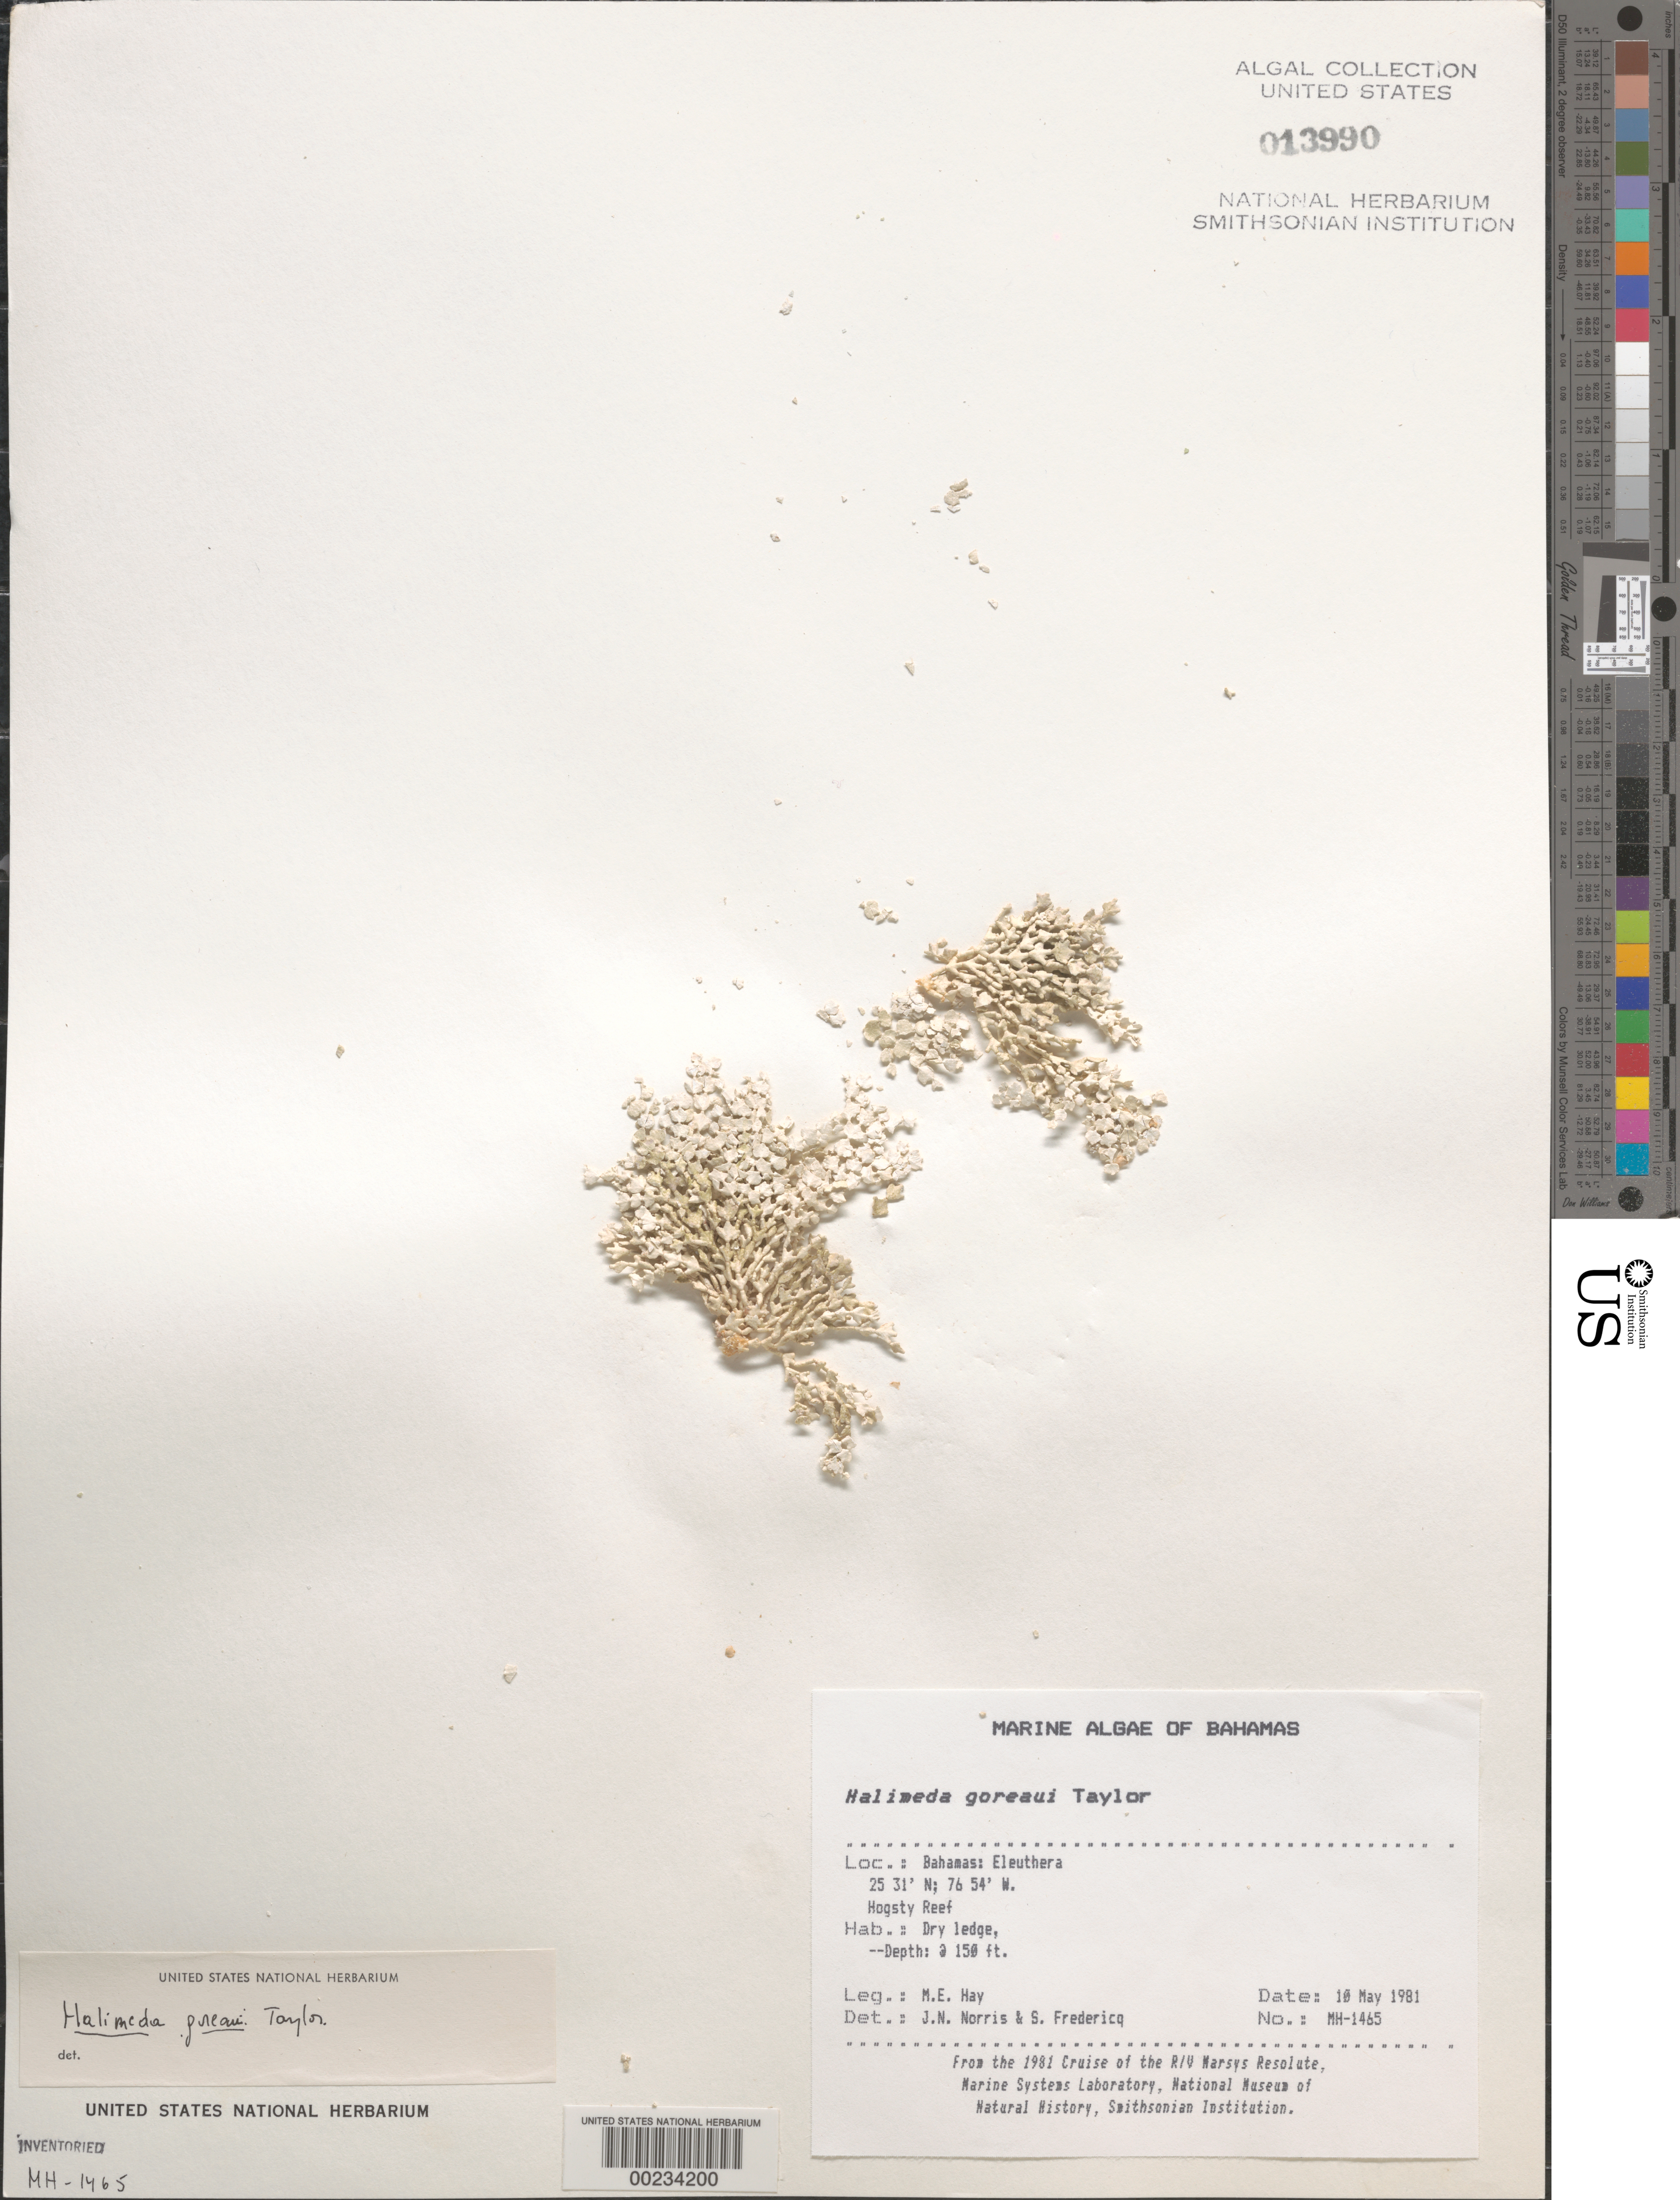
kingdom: Plantae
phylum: Chlorophyta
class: Ulvophyceae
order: Bryopsidales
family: Halimedaceae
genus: Halimeda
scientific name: Halimeda goreaui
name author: W.R. Taylor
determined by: Norris, J. N.; Fredericq, S.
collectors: M. E. Hay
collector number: MEH-1465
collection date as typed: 10 May 1981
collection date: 1981-05-10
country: Bahamas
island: Eleuthera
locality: Hogsty Reef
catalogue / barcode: US 13990